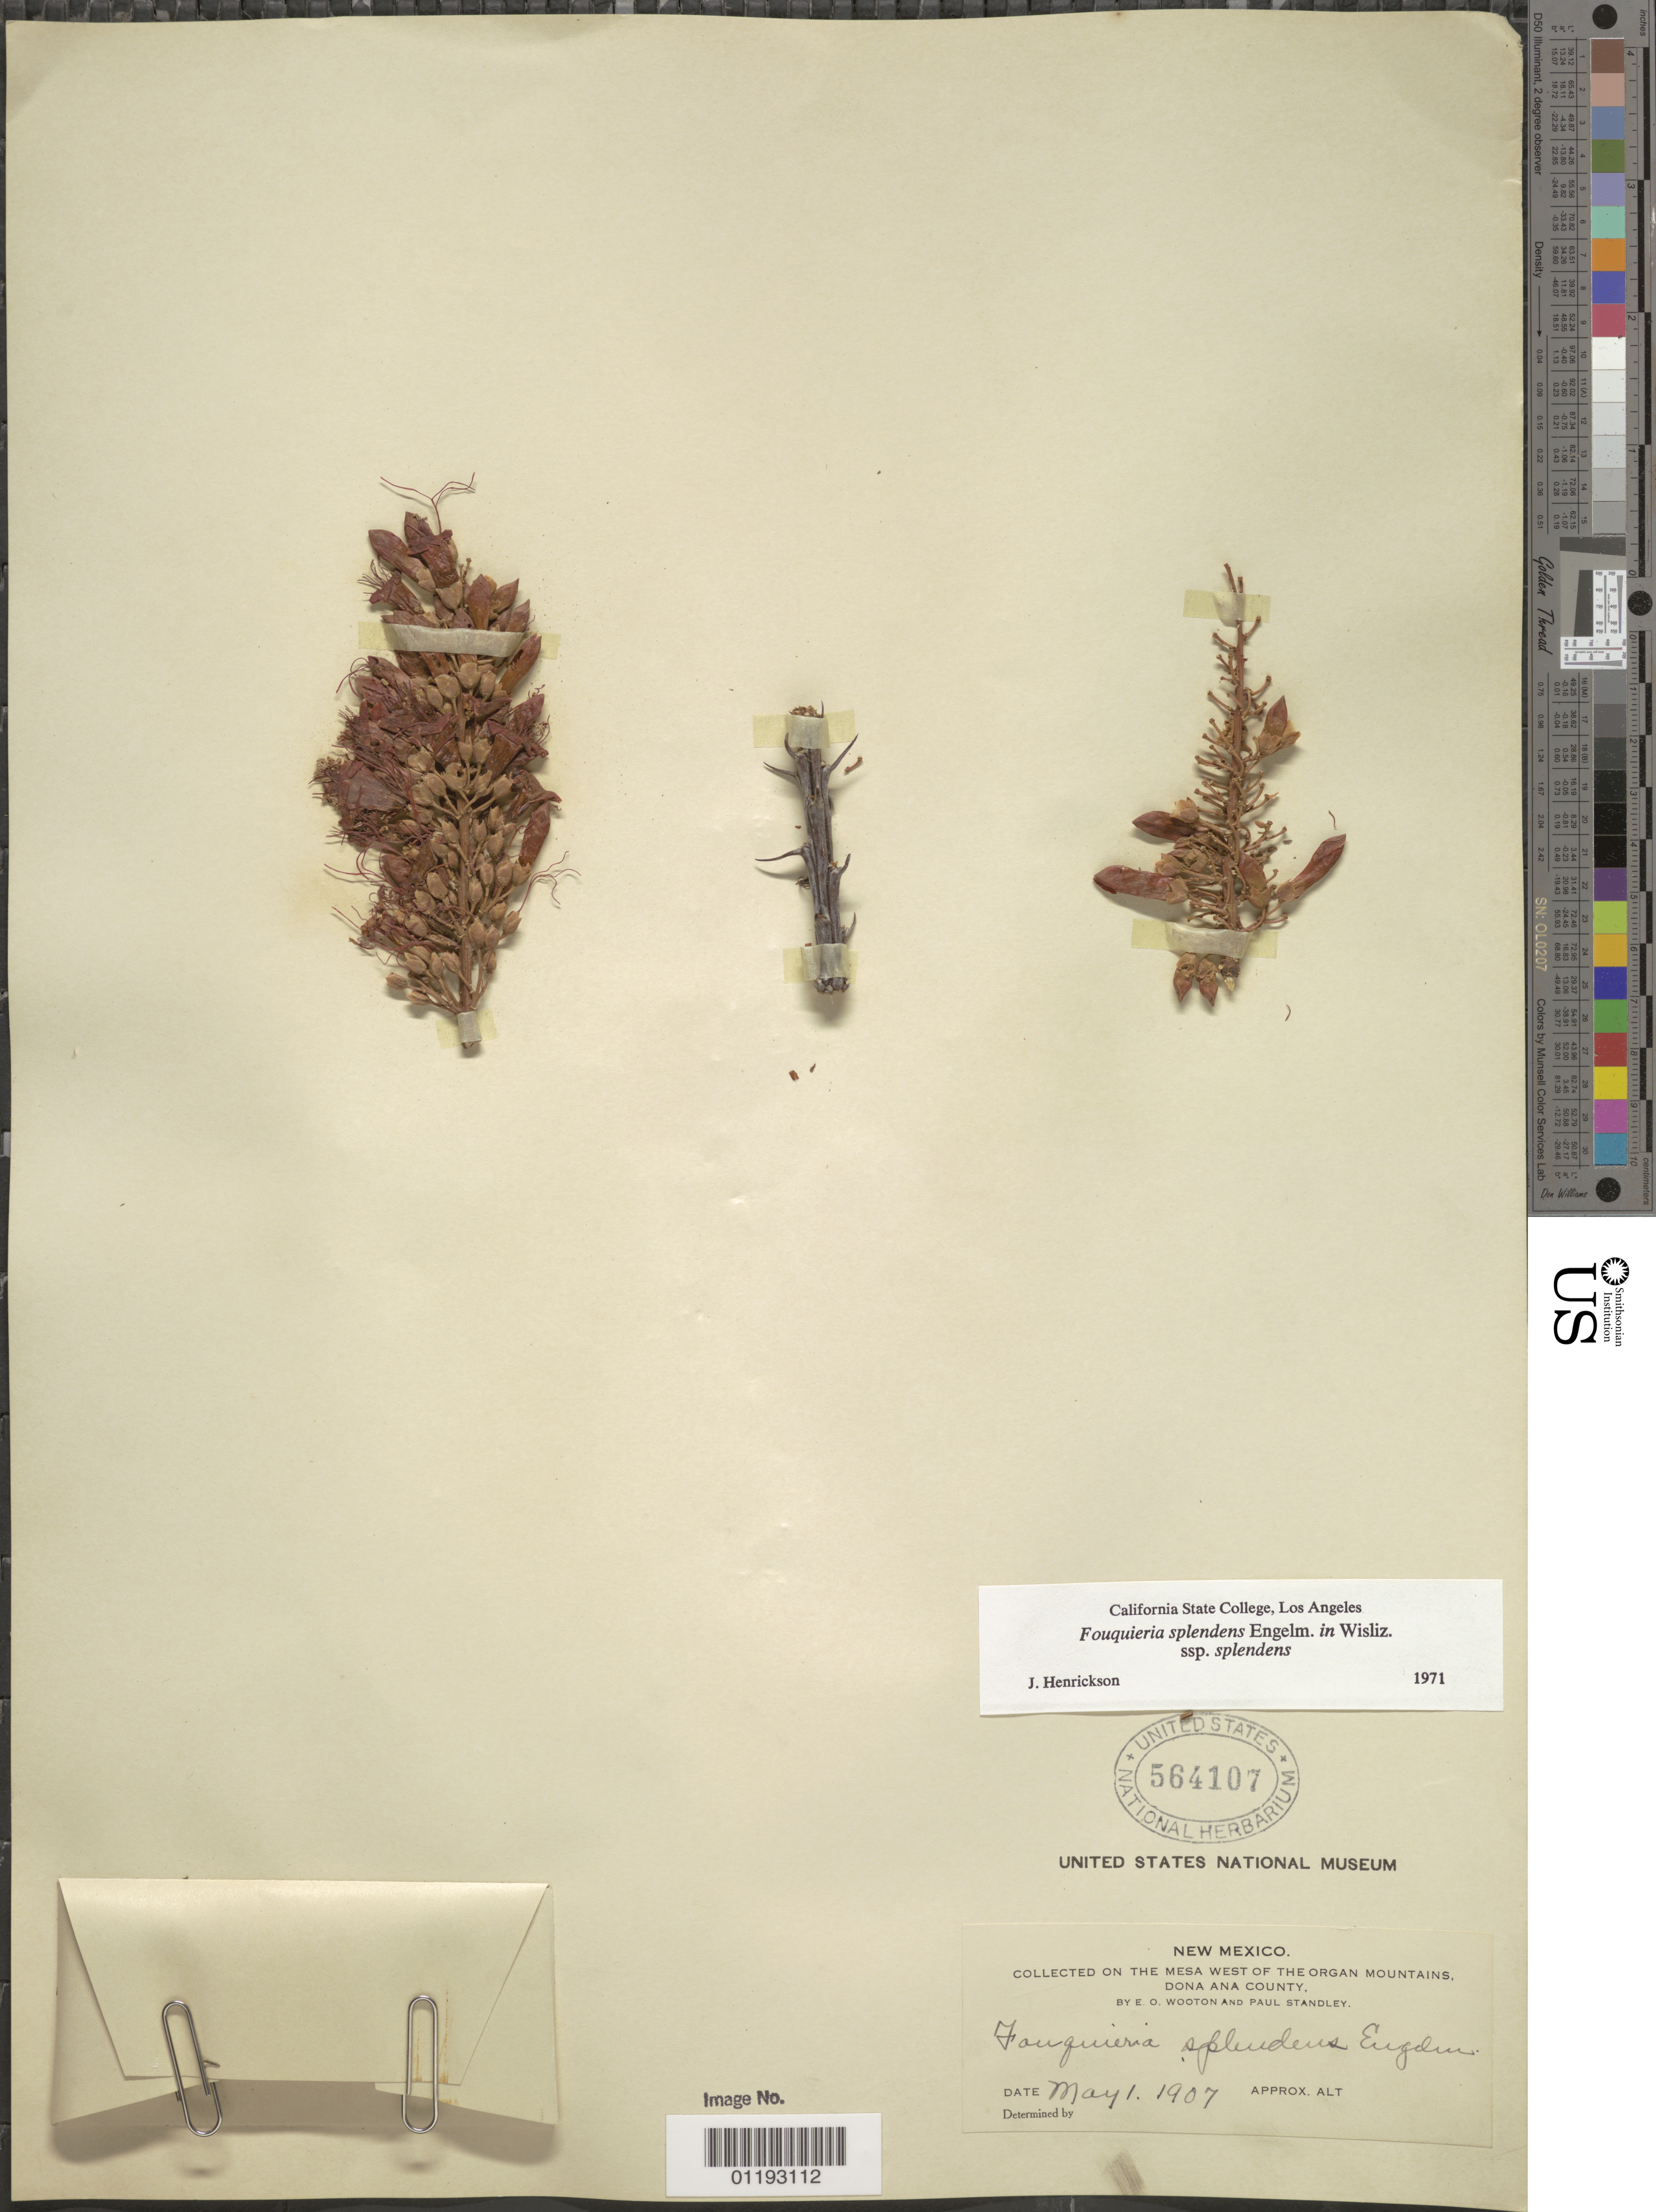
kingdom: Plantae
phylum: Tracheophyta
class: Magnoliopsida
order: Ericales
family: Fouquieriaceae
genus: Fouquieria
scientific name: Fouquieria splendens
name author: Engelm.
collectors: E. O. Wooton & P. C. Standley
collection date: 1907-05-01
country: United States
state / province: New Mexico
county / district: Dona Ana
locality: on the Mesa west of the Organ Mts.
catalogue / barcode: US 564107